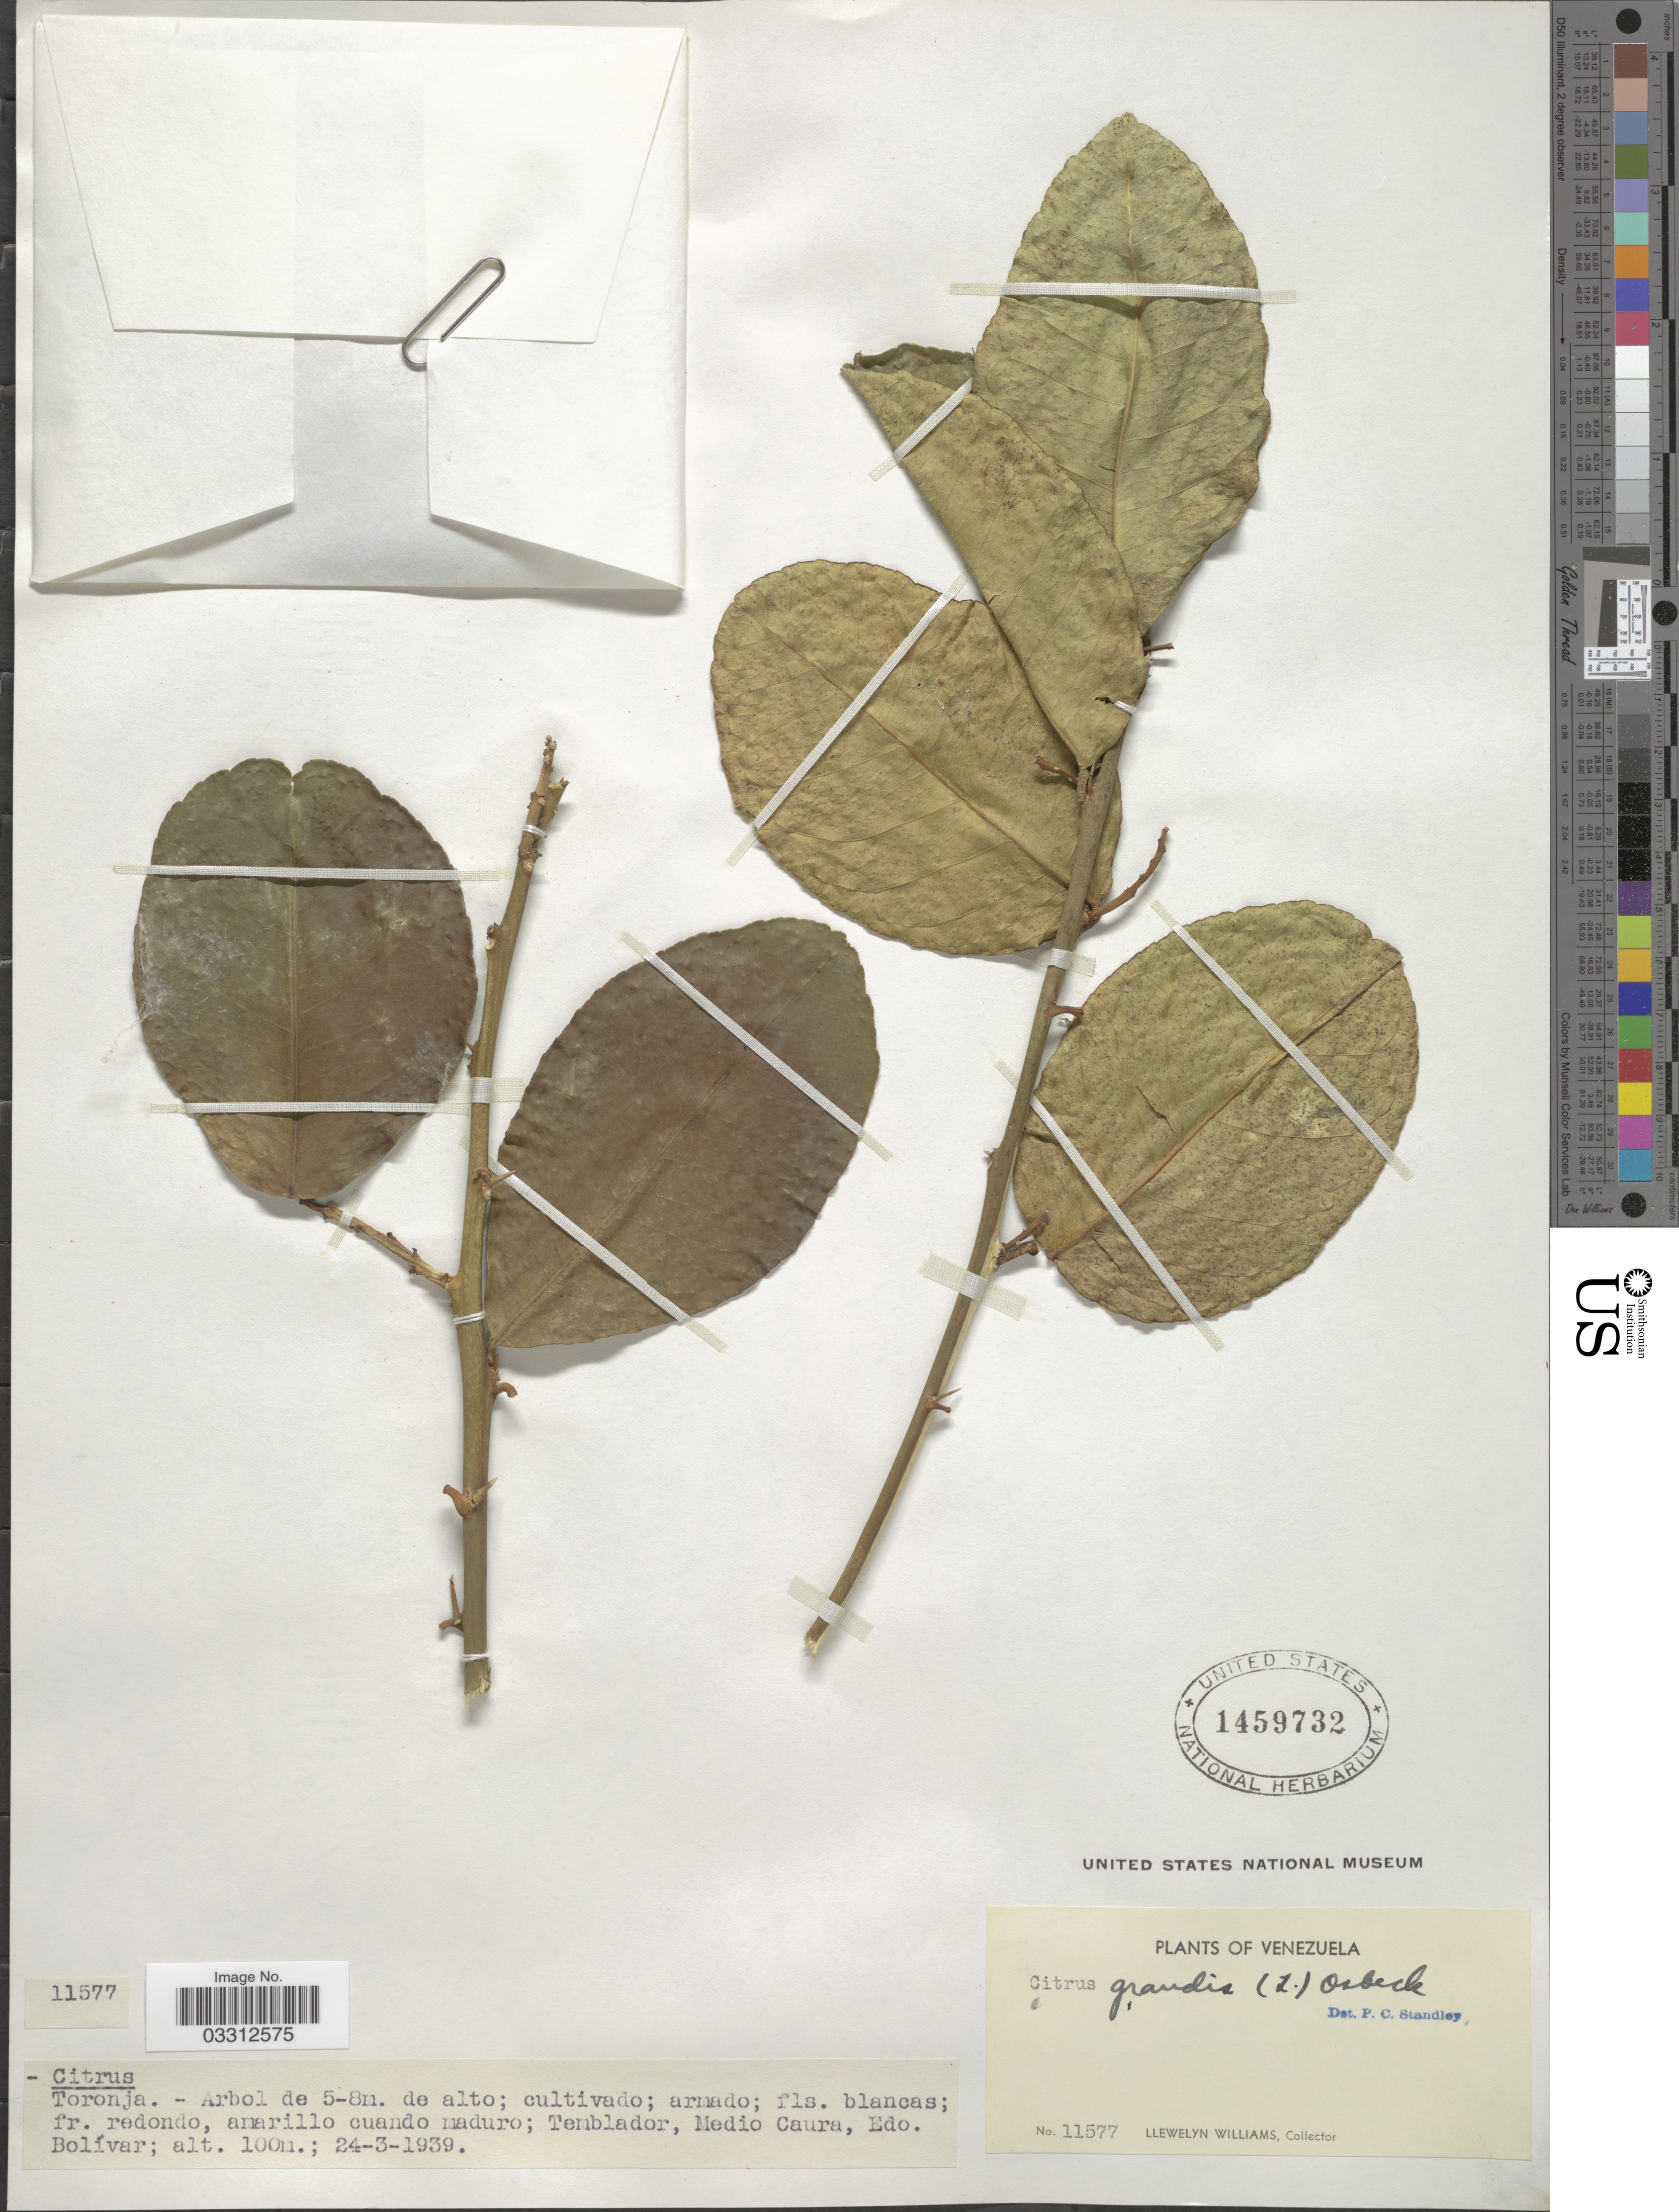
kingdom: Plantae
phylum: Tracheophyta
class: Magnoliopsida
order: Sapindales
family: Rutaceae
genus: Citrus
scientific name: Citrus grandis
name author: (L.) Osbeck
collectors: Ll. Williams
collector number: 11577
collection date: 1939-03-24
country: Venezuela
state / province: Bolivar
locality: Toronja, Temblador, Medio Caura, Edo. Bolívar.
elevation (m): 100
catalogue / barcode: US 1459732